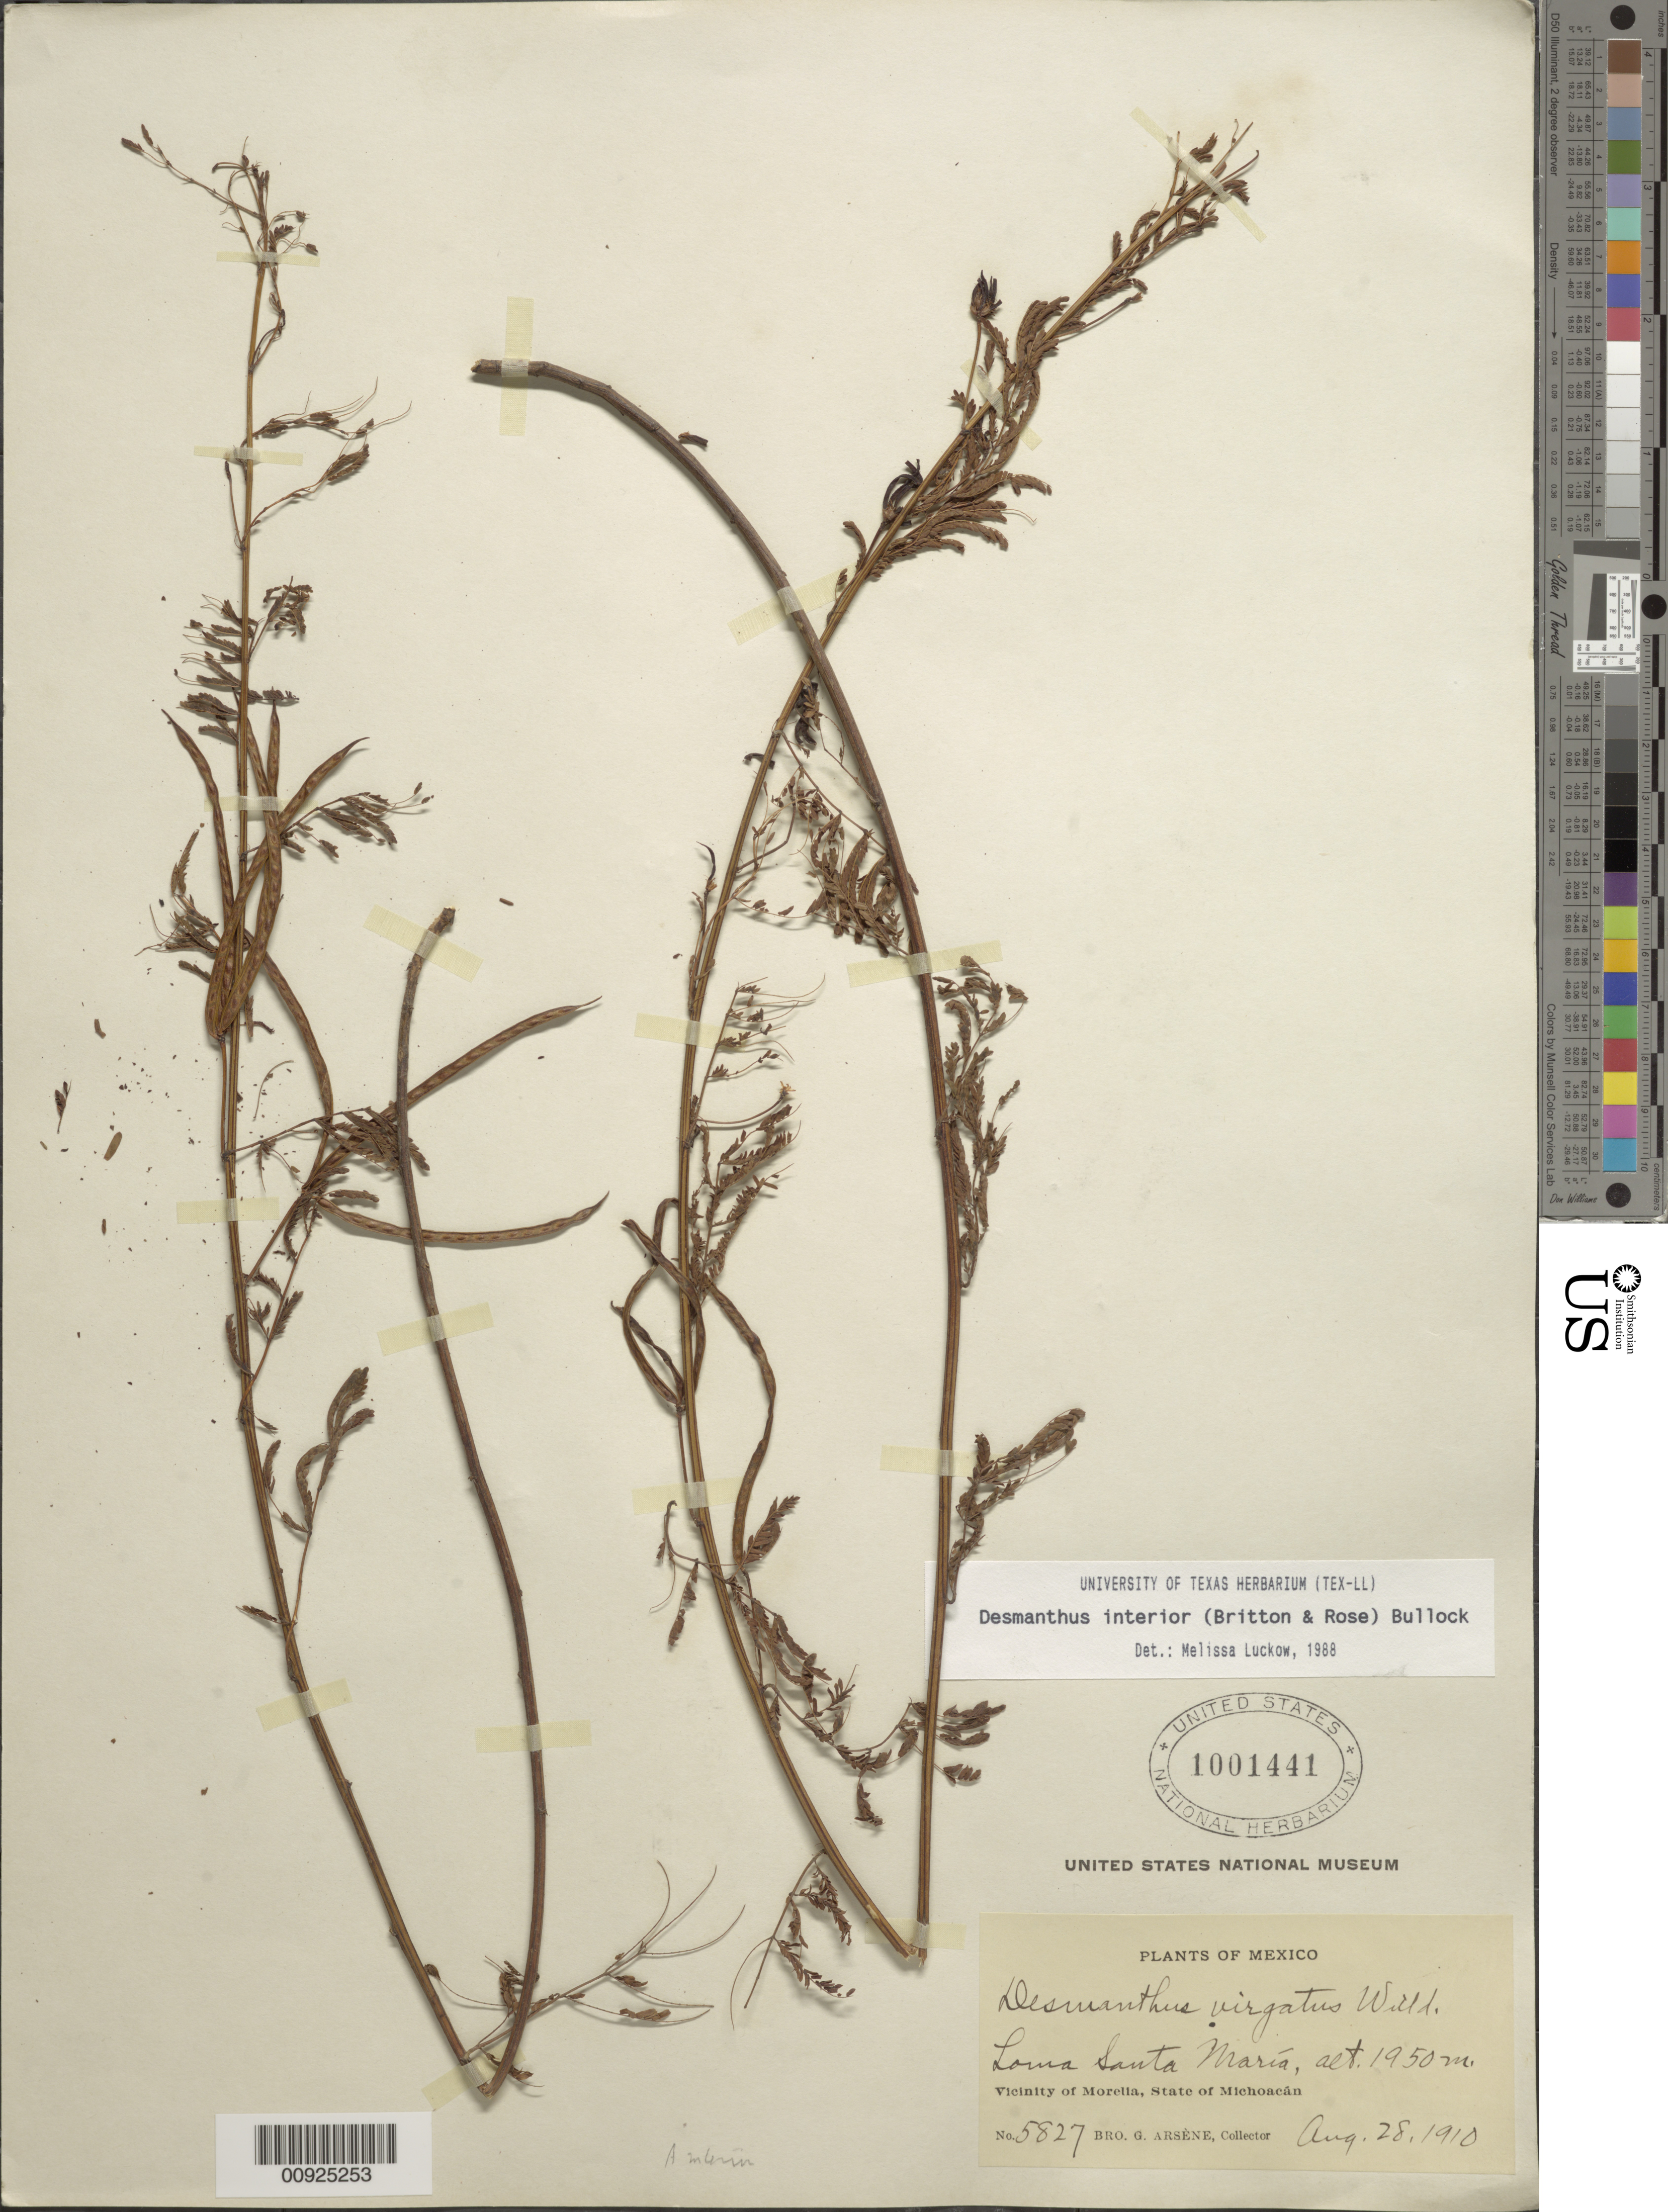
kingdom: Plantae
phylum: Tracheophyta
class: Magnoliopsida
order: Fabales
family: Fabaceae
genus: Desmanthus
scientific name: Desmanthus interior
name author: (Britton) Bullock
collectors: Bro. G. Arsène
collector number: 5827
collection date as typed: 28 Aug 1910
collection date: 1910-08-28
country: Mexico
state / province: Michoacán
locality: Loma Santa María. Vicinity of Morelia, State of Michoacán.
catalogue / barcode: US 1001441